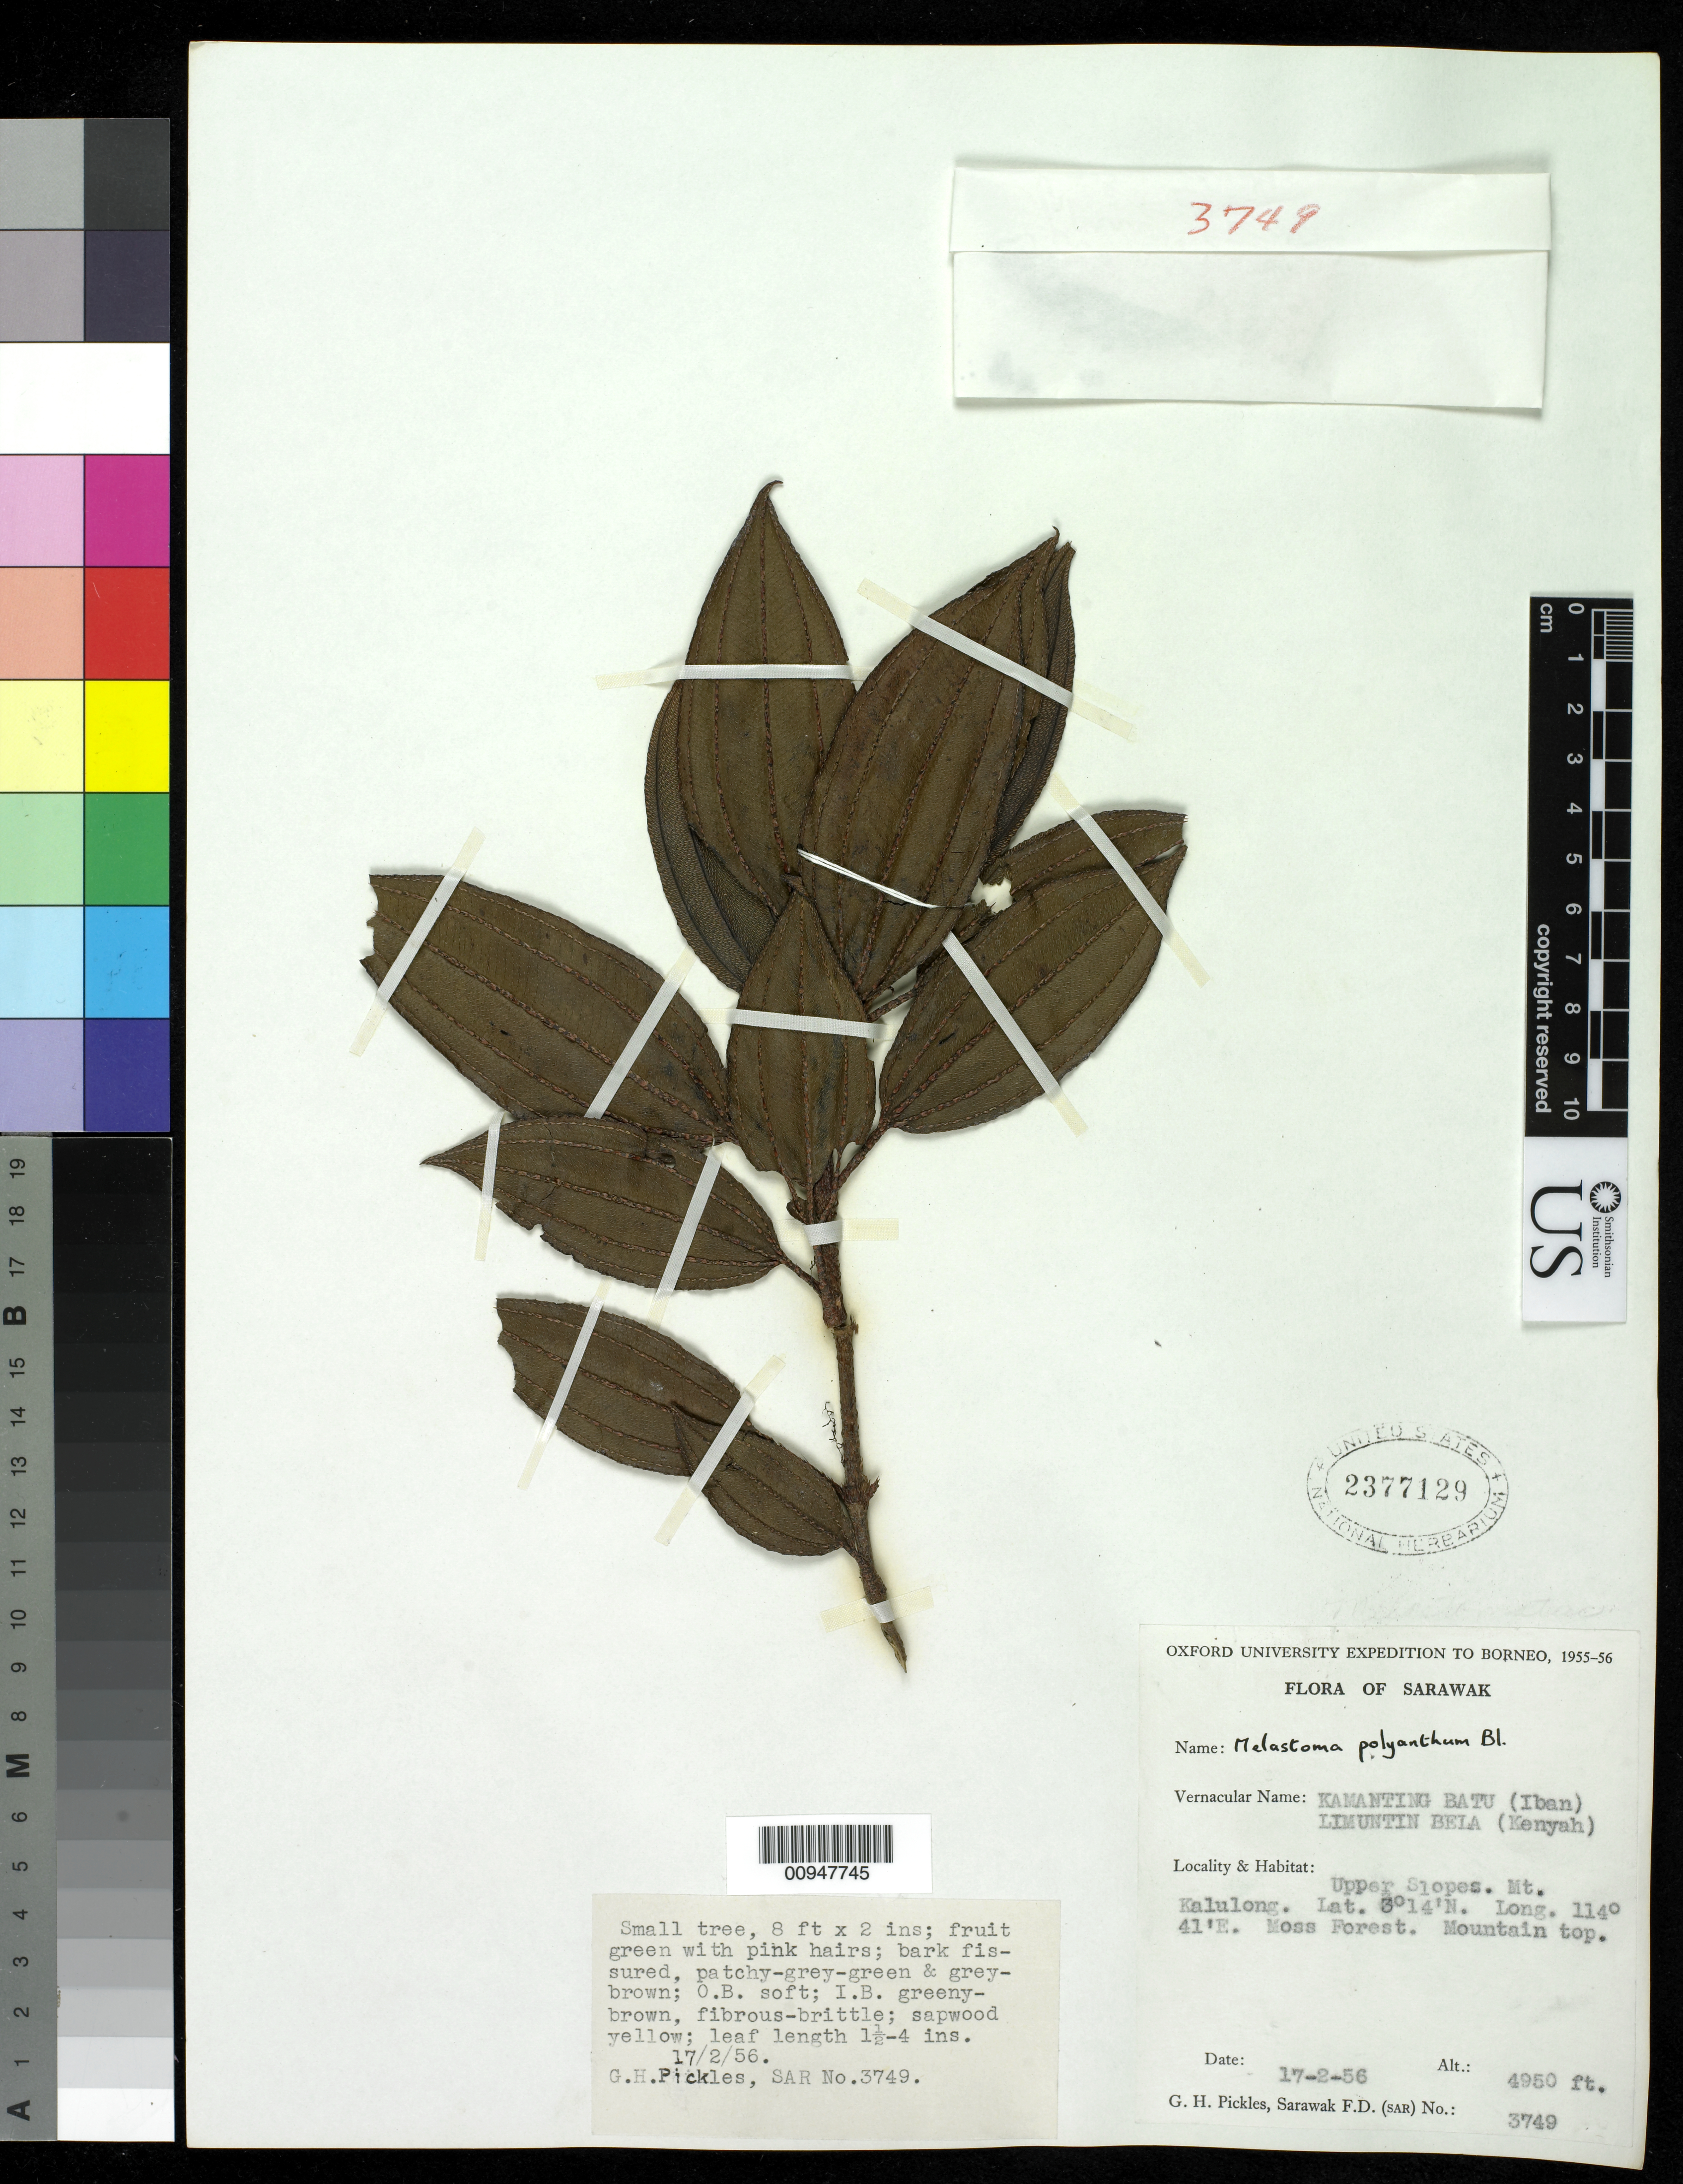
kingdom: Plantae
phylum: Tracheophyta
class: Magnoliopsida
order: Myrtales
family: Melastomataceae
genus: Melastoma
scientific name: Melastoma malabathricum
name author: L.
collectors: G. Pickles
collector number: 3749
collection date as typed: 17 Feb 1956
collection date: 1956-02-17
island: Island Unknown or uncertain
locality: Upper slopes. Mt. Kalulong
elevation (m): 1509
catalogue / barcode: US 2377129